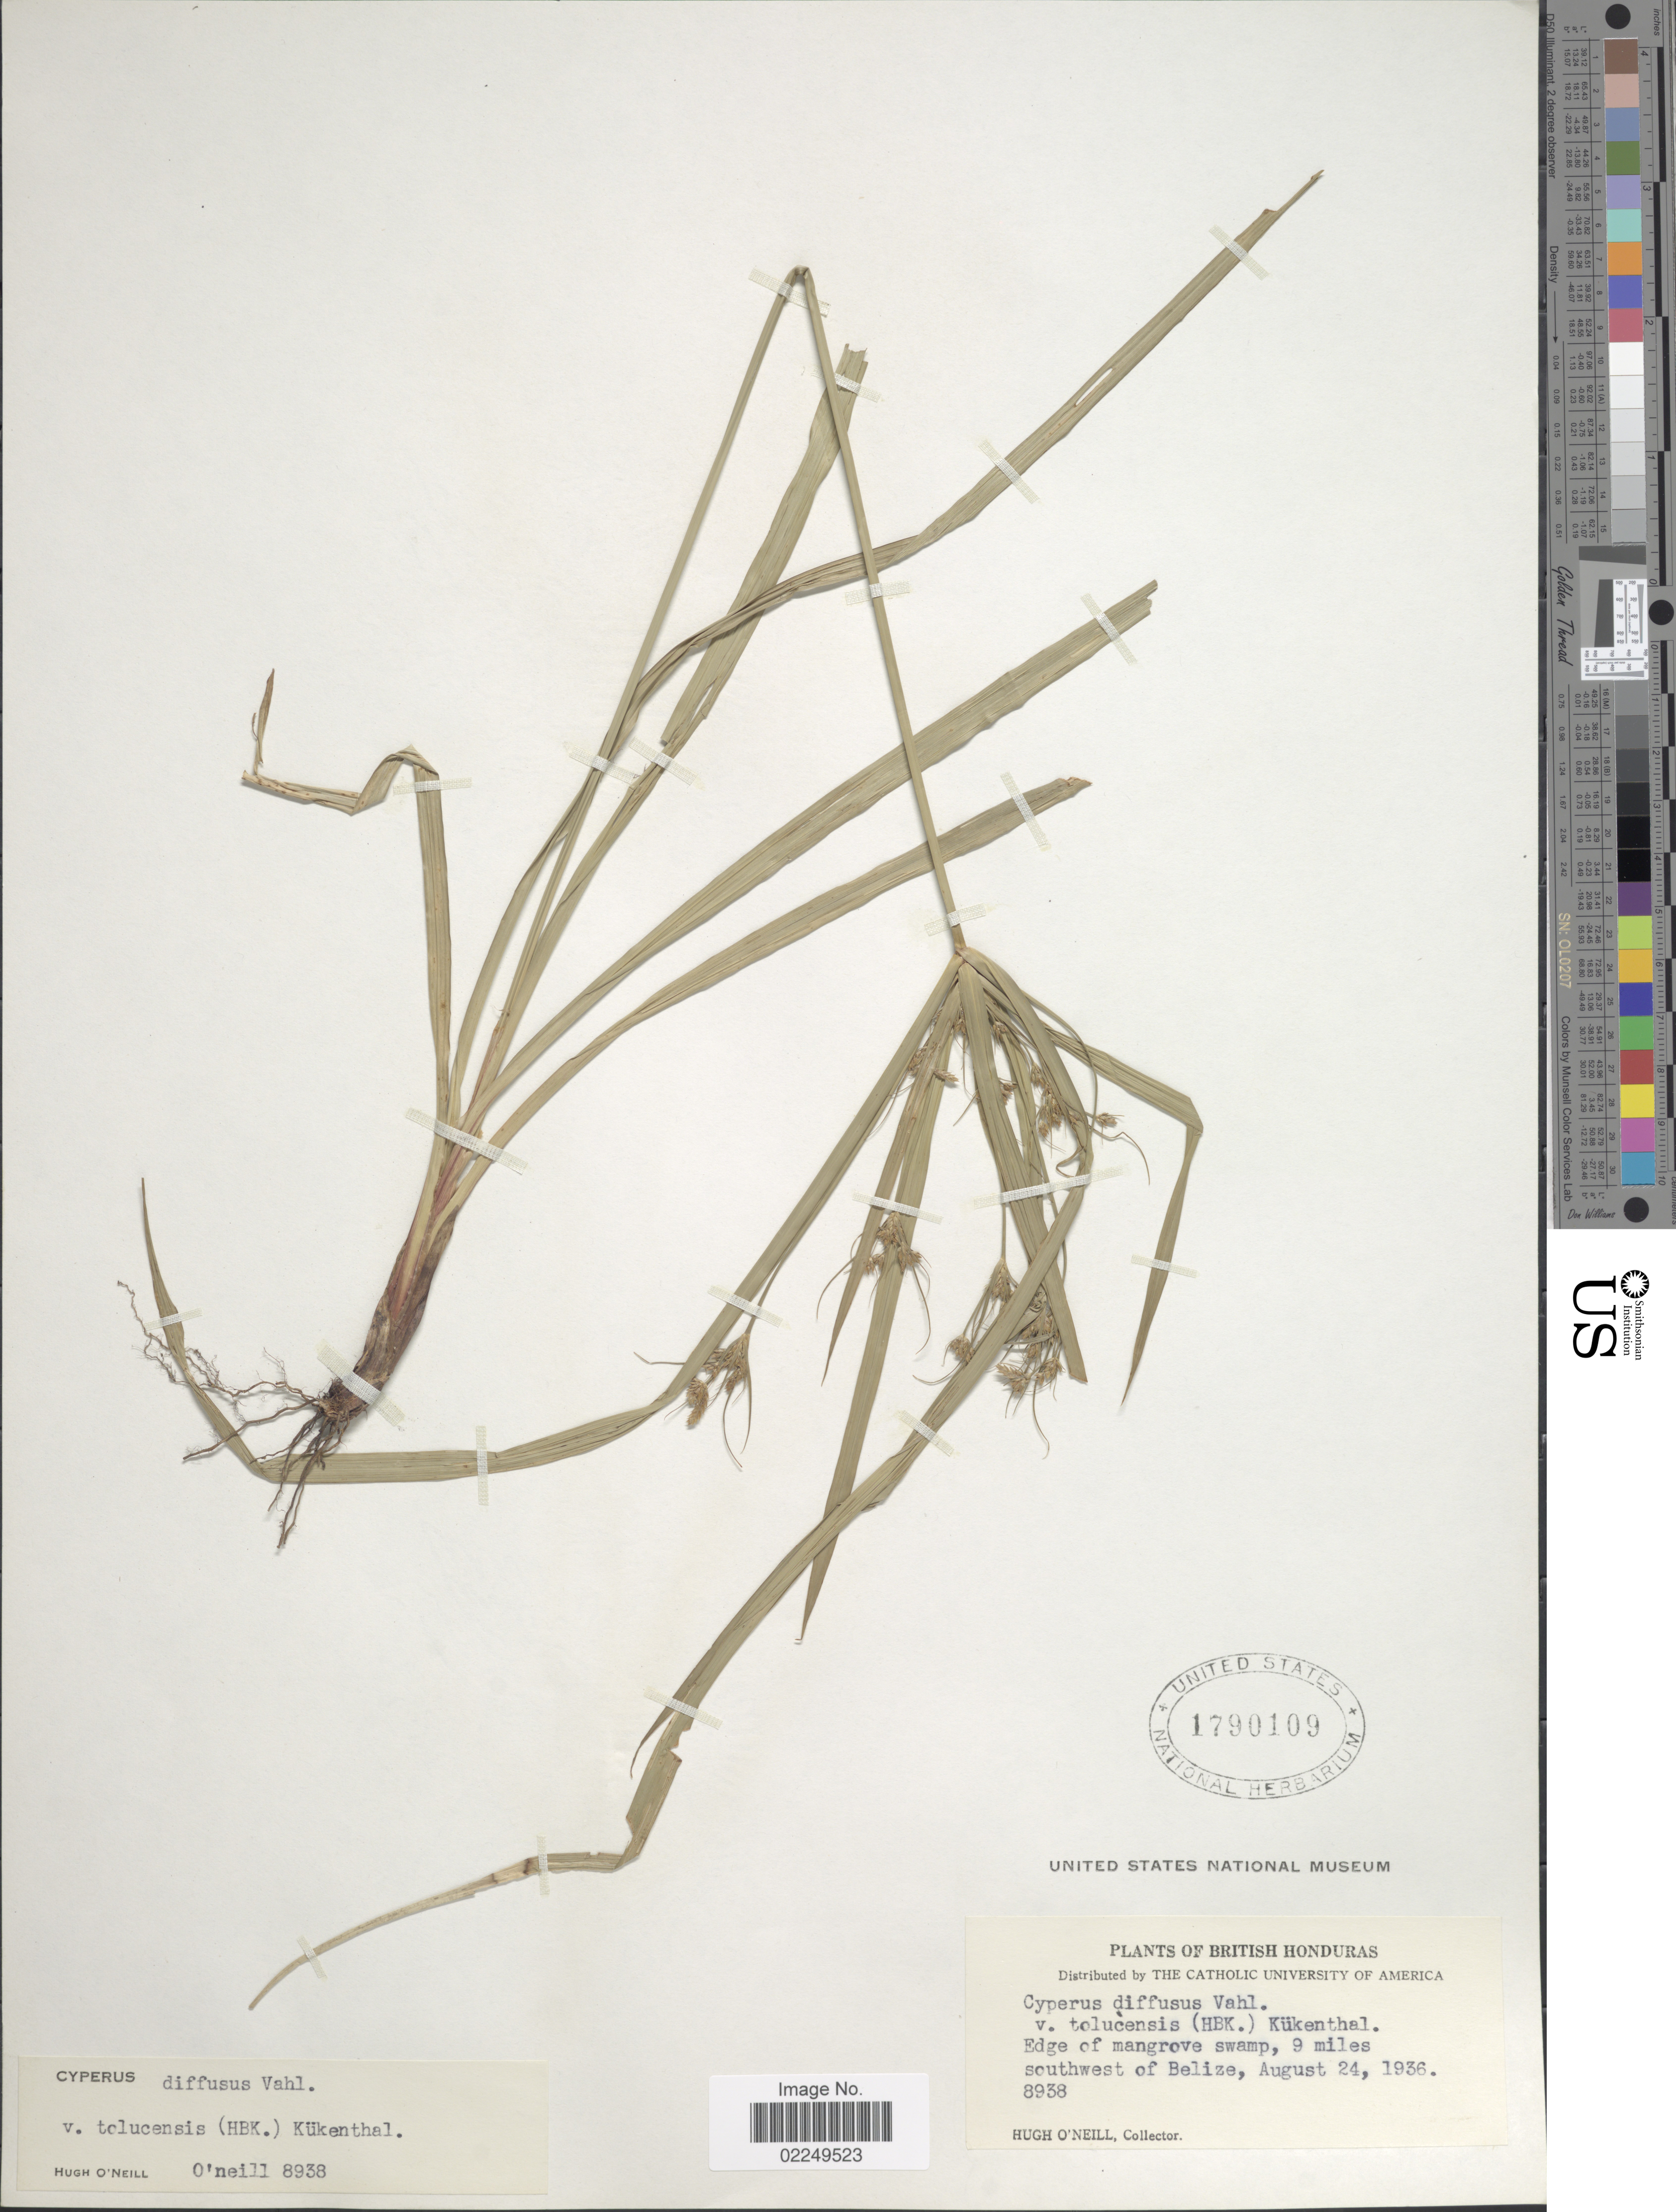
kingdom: Plantae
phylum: Tracheophyta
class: Liliopsida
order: Poales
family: Cyperaceae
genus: Cyperus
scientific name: Cyperus laxus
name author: Lam.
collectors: H. O'Neill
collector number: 8938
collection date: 1936-08-24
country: Belize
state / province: Belize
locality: British Honduras, Edge of mangrove swamp, 9 miles southwest of Belize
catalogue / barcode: US 1790109